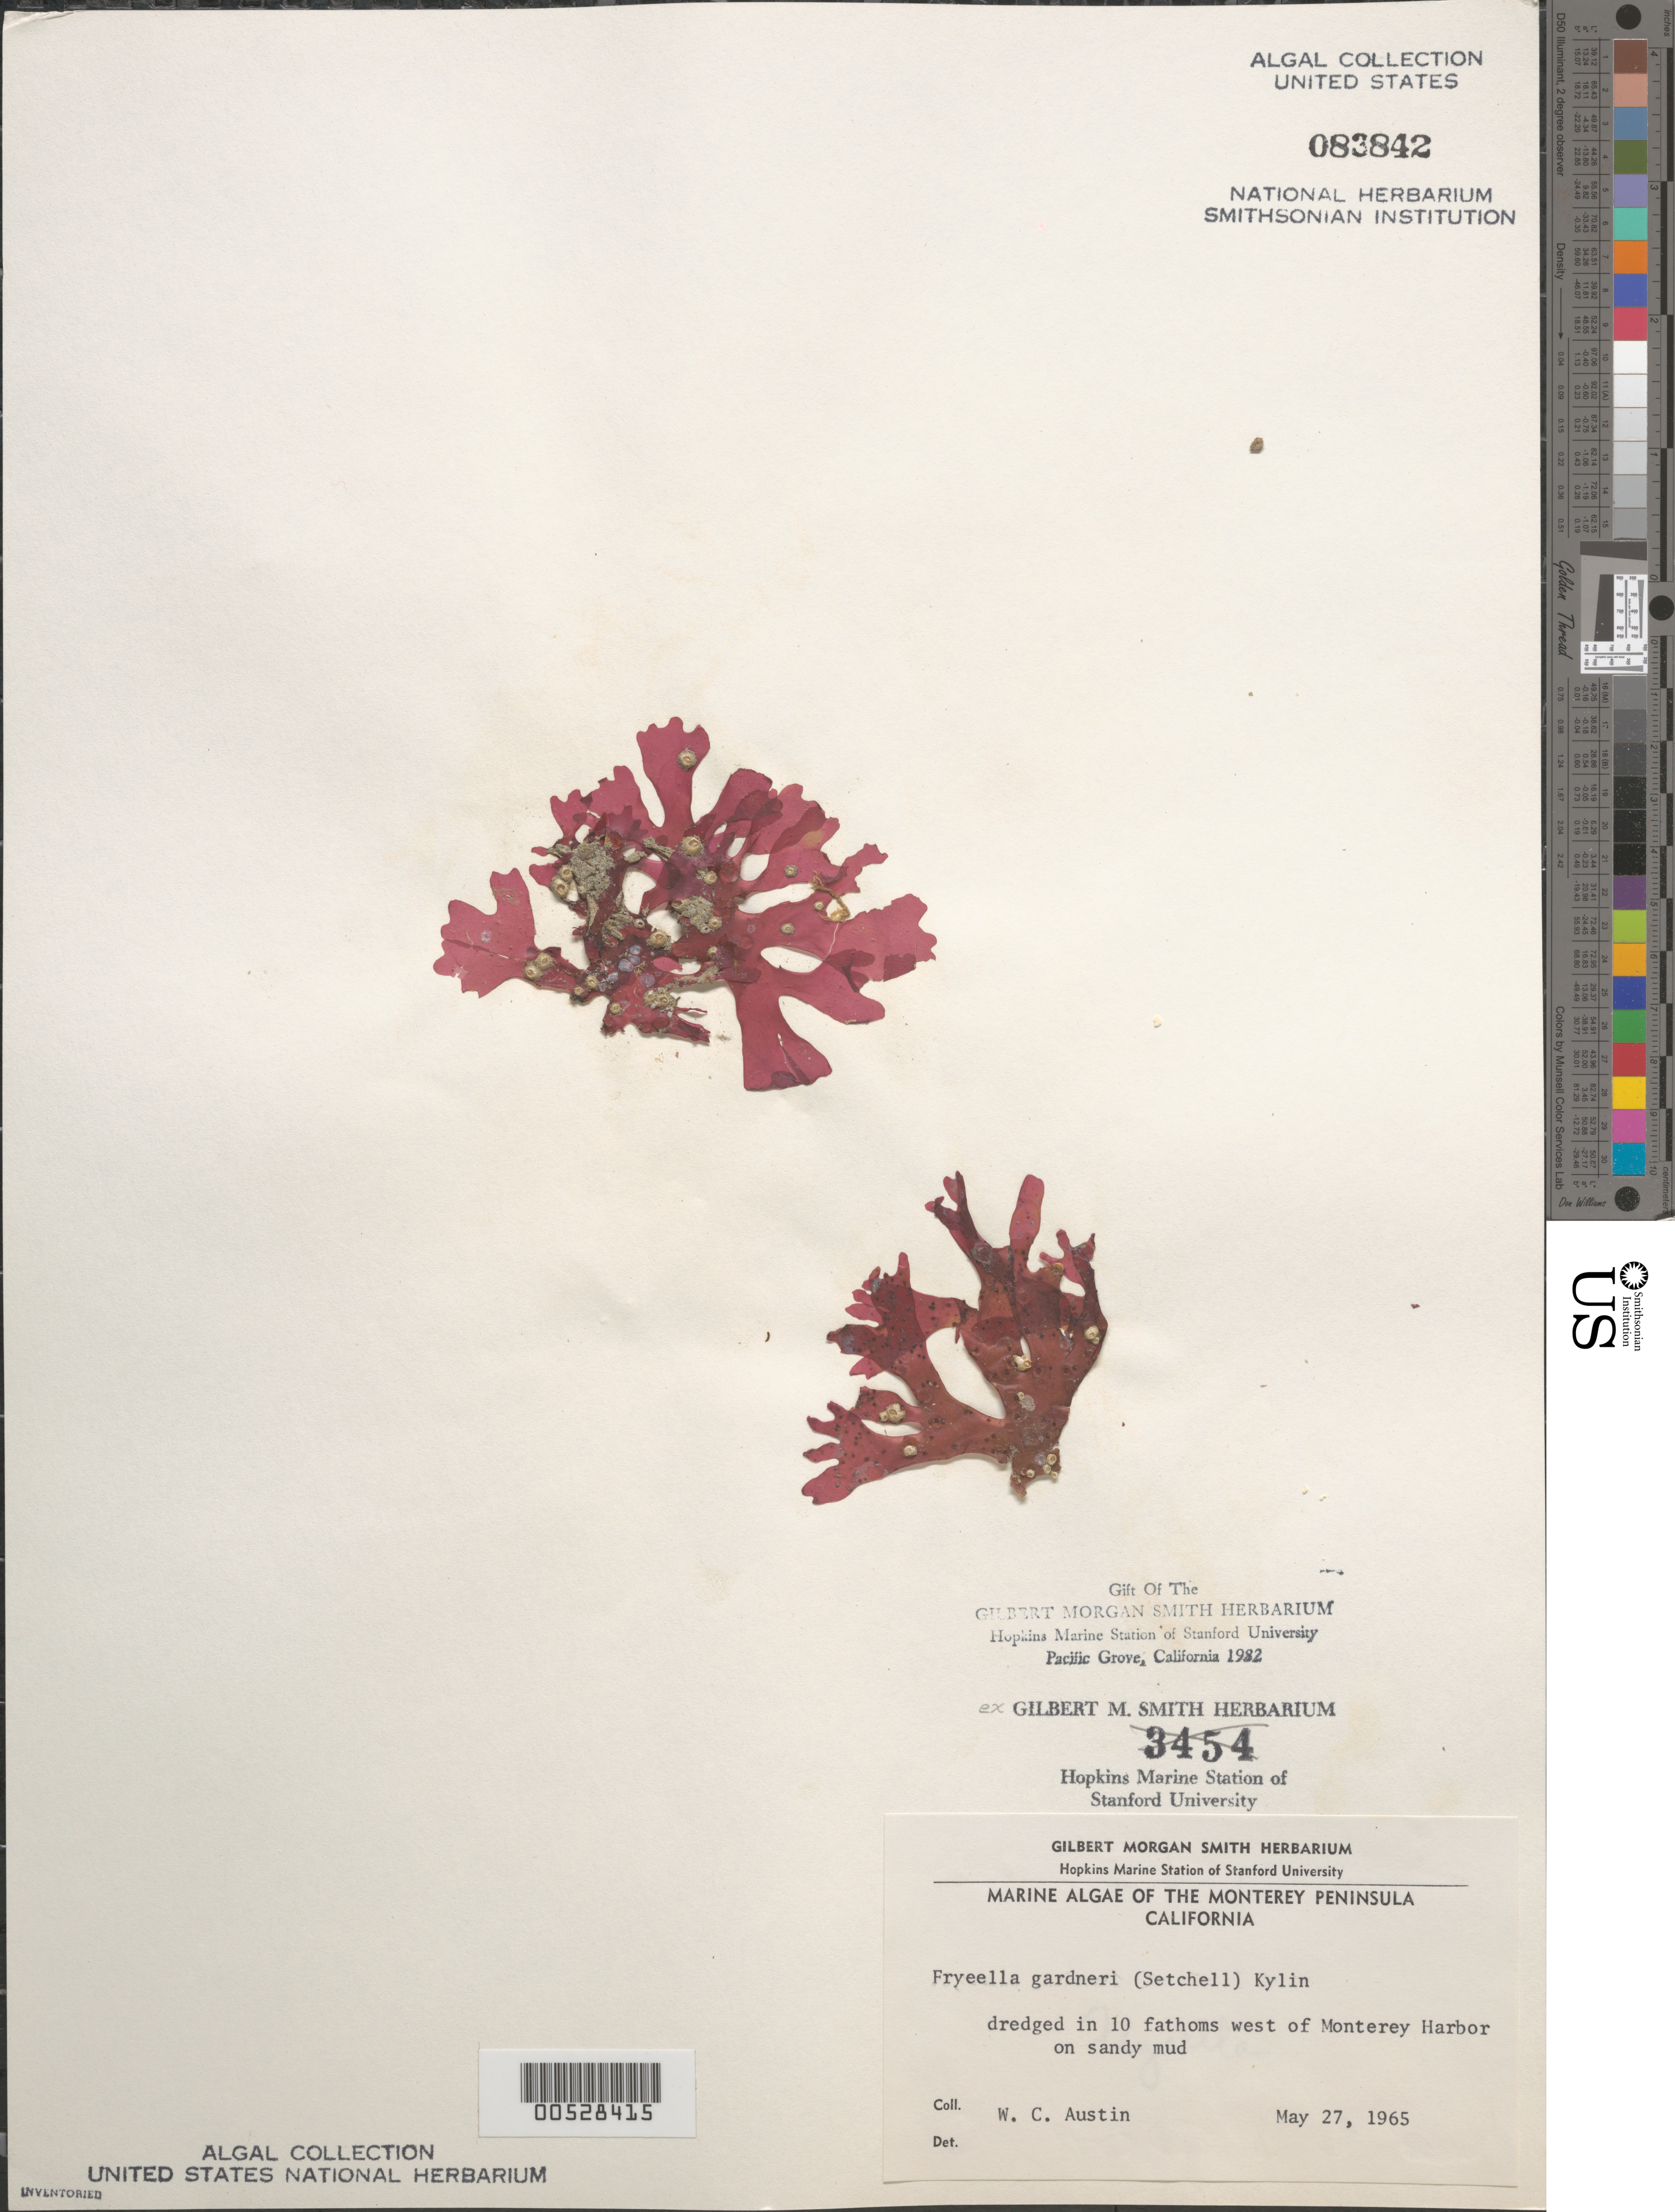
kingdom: Plantae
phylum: Rhodophyta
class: Florideophyceae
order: Rhodymeniales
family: Fryeellaceae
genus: Fryeella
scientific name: Fryeella gardneri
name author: (Setch.) Kylin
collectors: W. Austin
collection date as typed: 27 May 1965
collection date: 1965-05-27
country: United States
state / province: California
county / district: Monterey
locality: West of Monterey Harbor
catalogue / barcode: US 83842